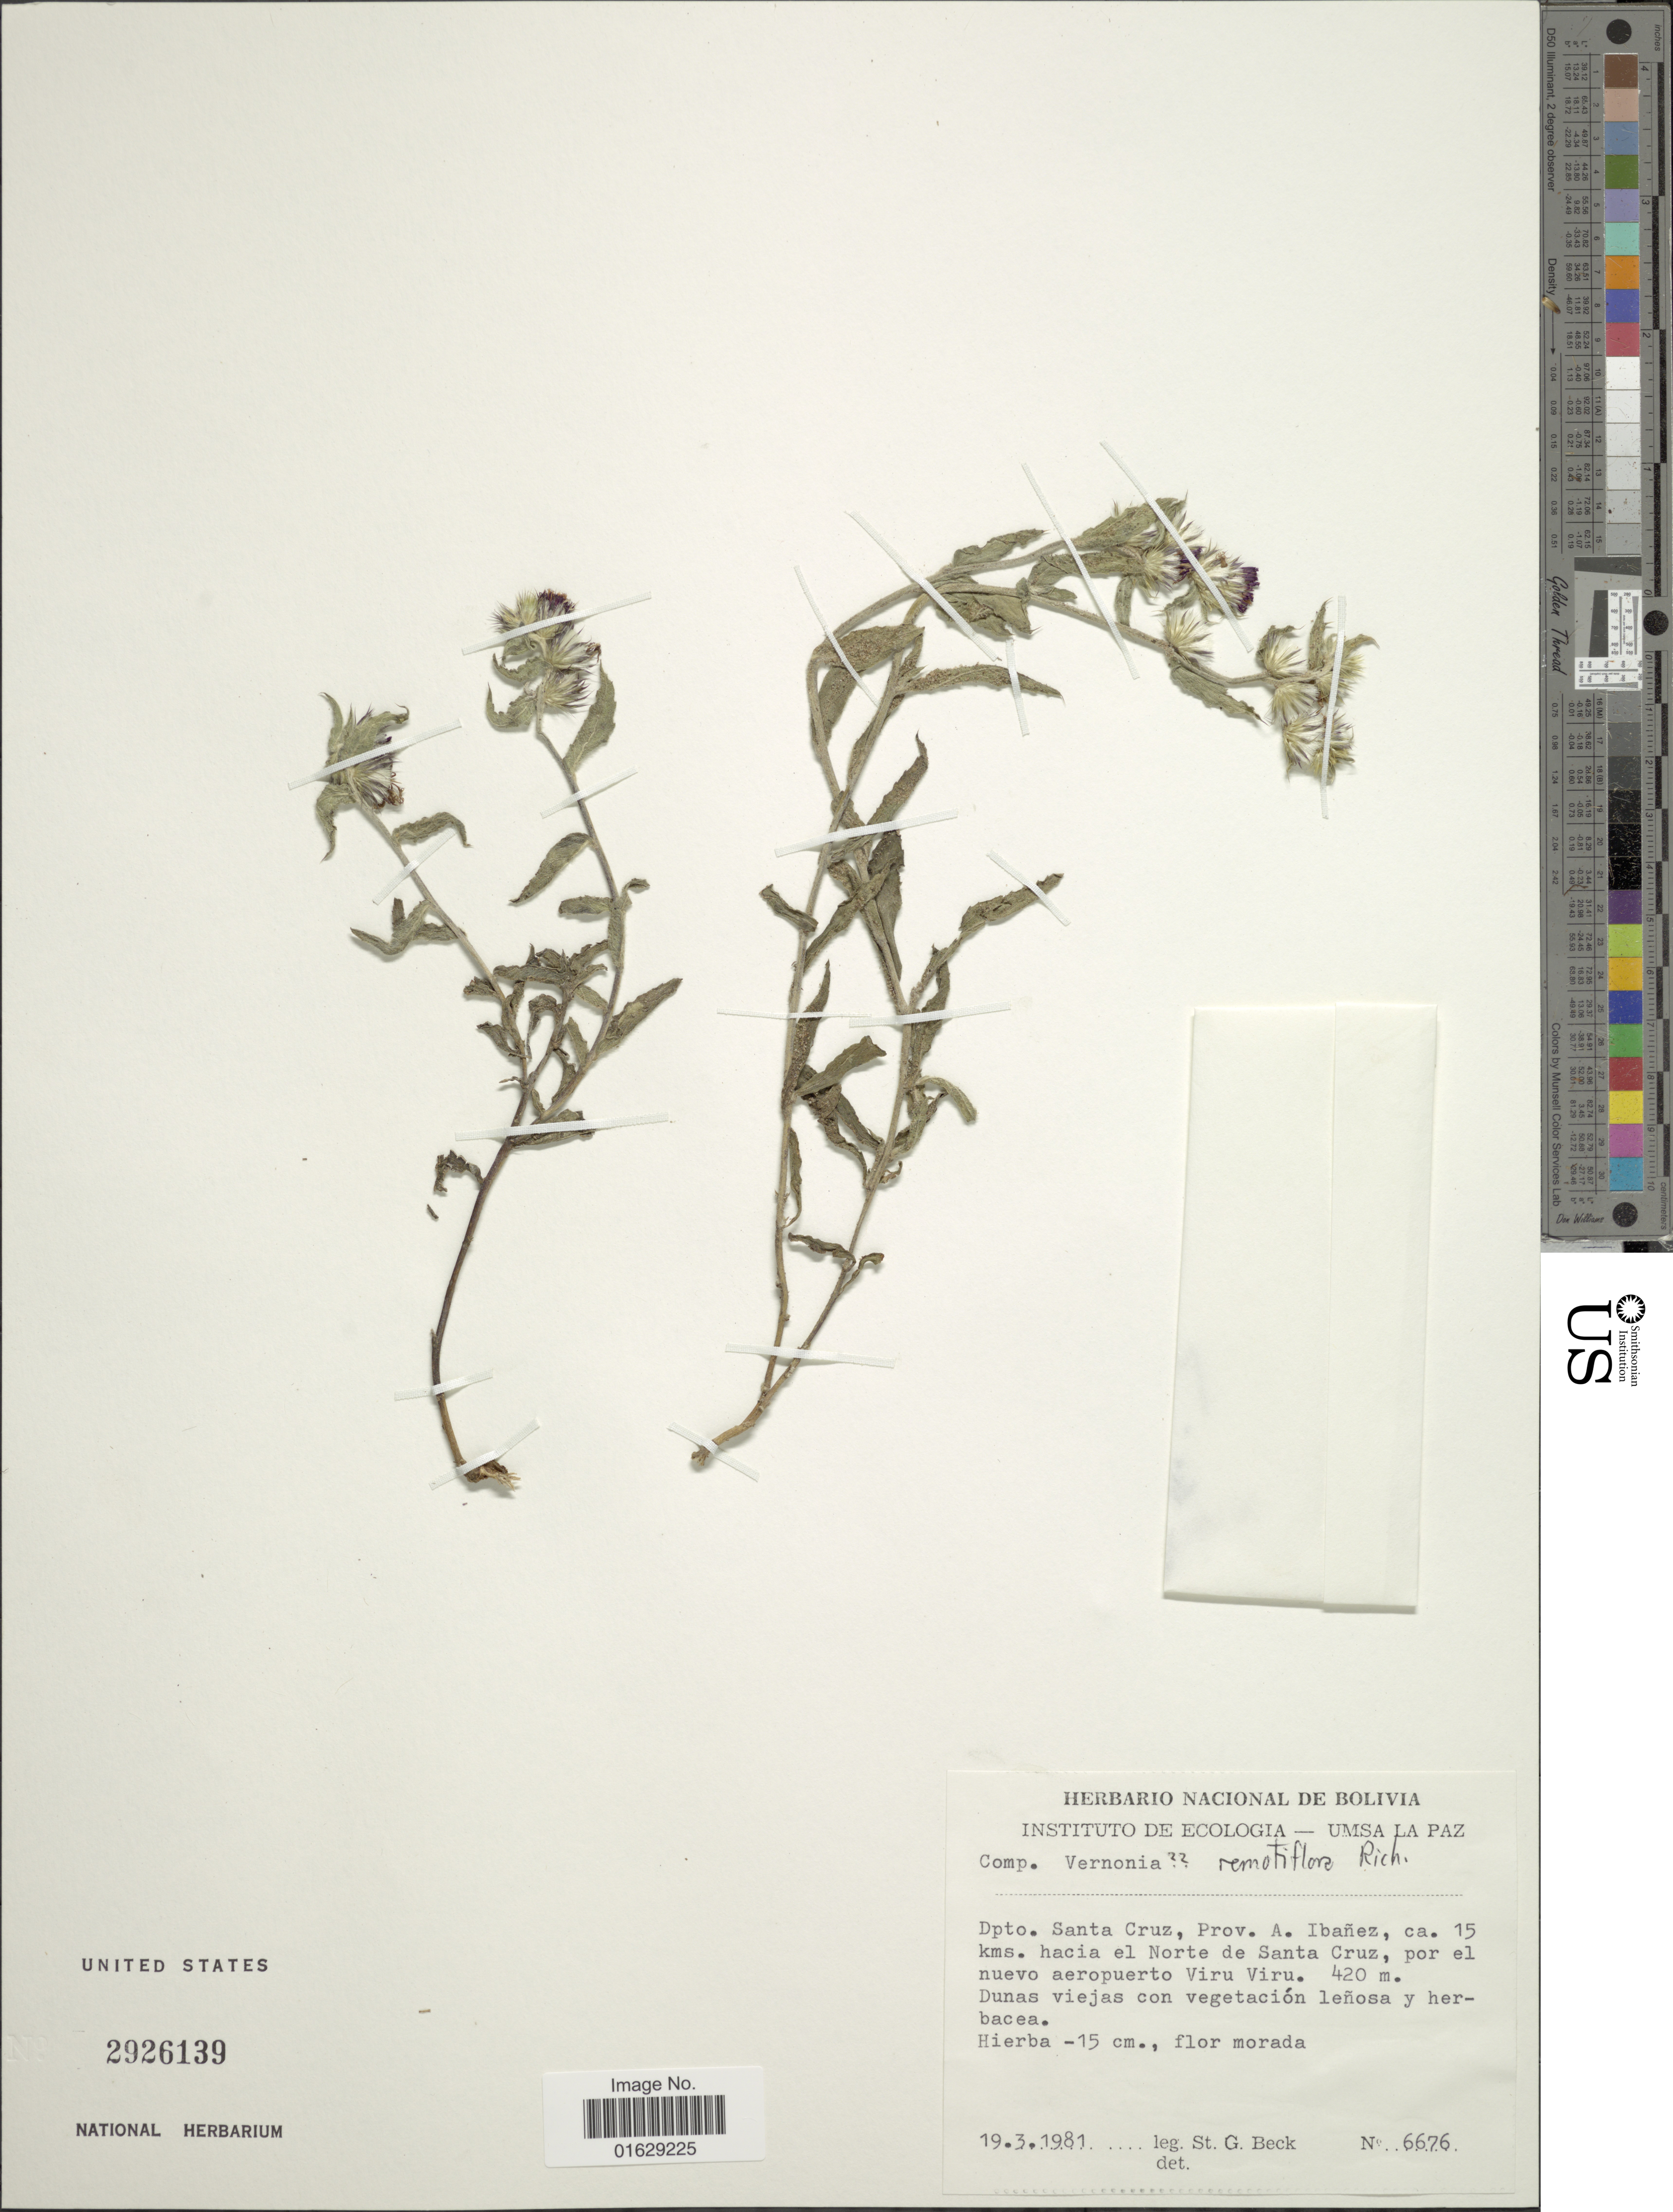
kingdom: Plantae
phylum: Tracheophyta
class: Magnoliopsida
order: Asterales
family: Asteraceae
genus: Lepidaploa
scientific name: Lepidaploa remotiflora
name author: (Rich.) H. Rob.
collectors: S. G. Beck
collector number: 6676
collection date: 1981-03-19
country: Bolivia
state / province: Santa Cruz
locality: Dpto. Santa Cruz, Prov. A. Ibanez, ca 15 kms. hacia el Norte de Santa Cruz, por el nuevo aeropuerto Viru Viru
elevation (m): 420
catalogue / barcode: US 2926139